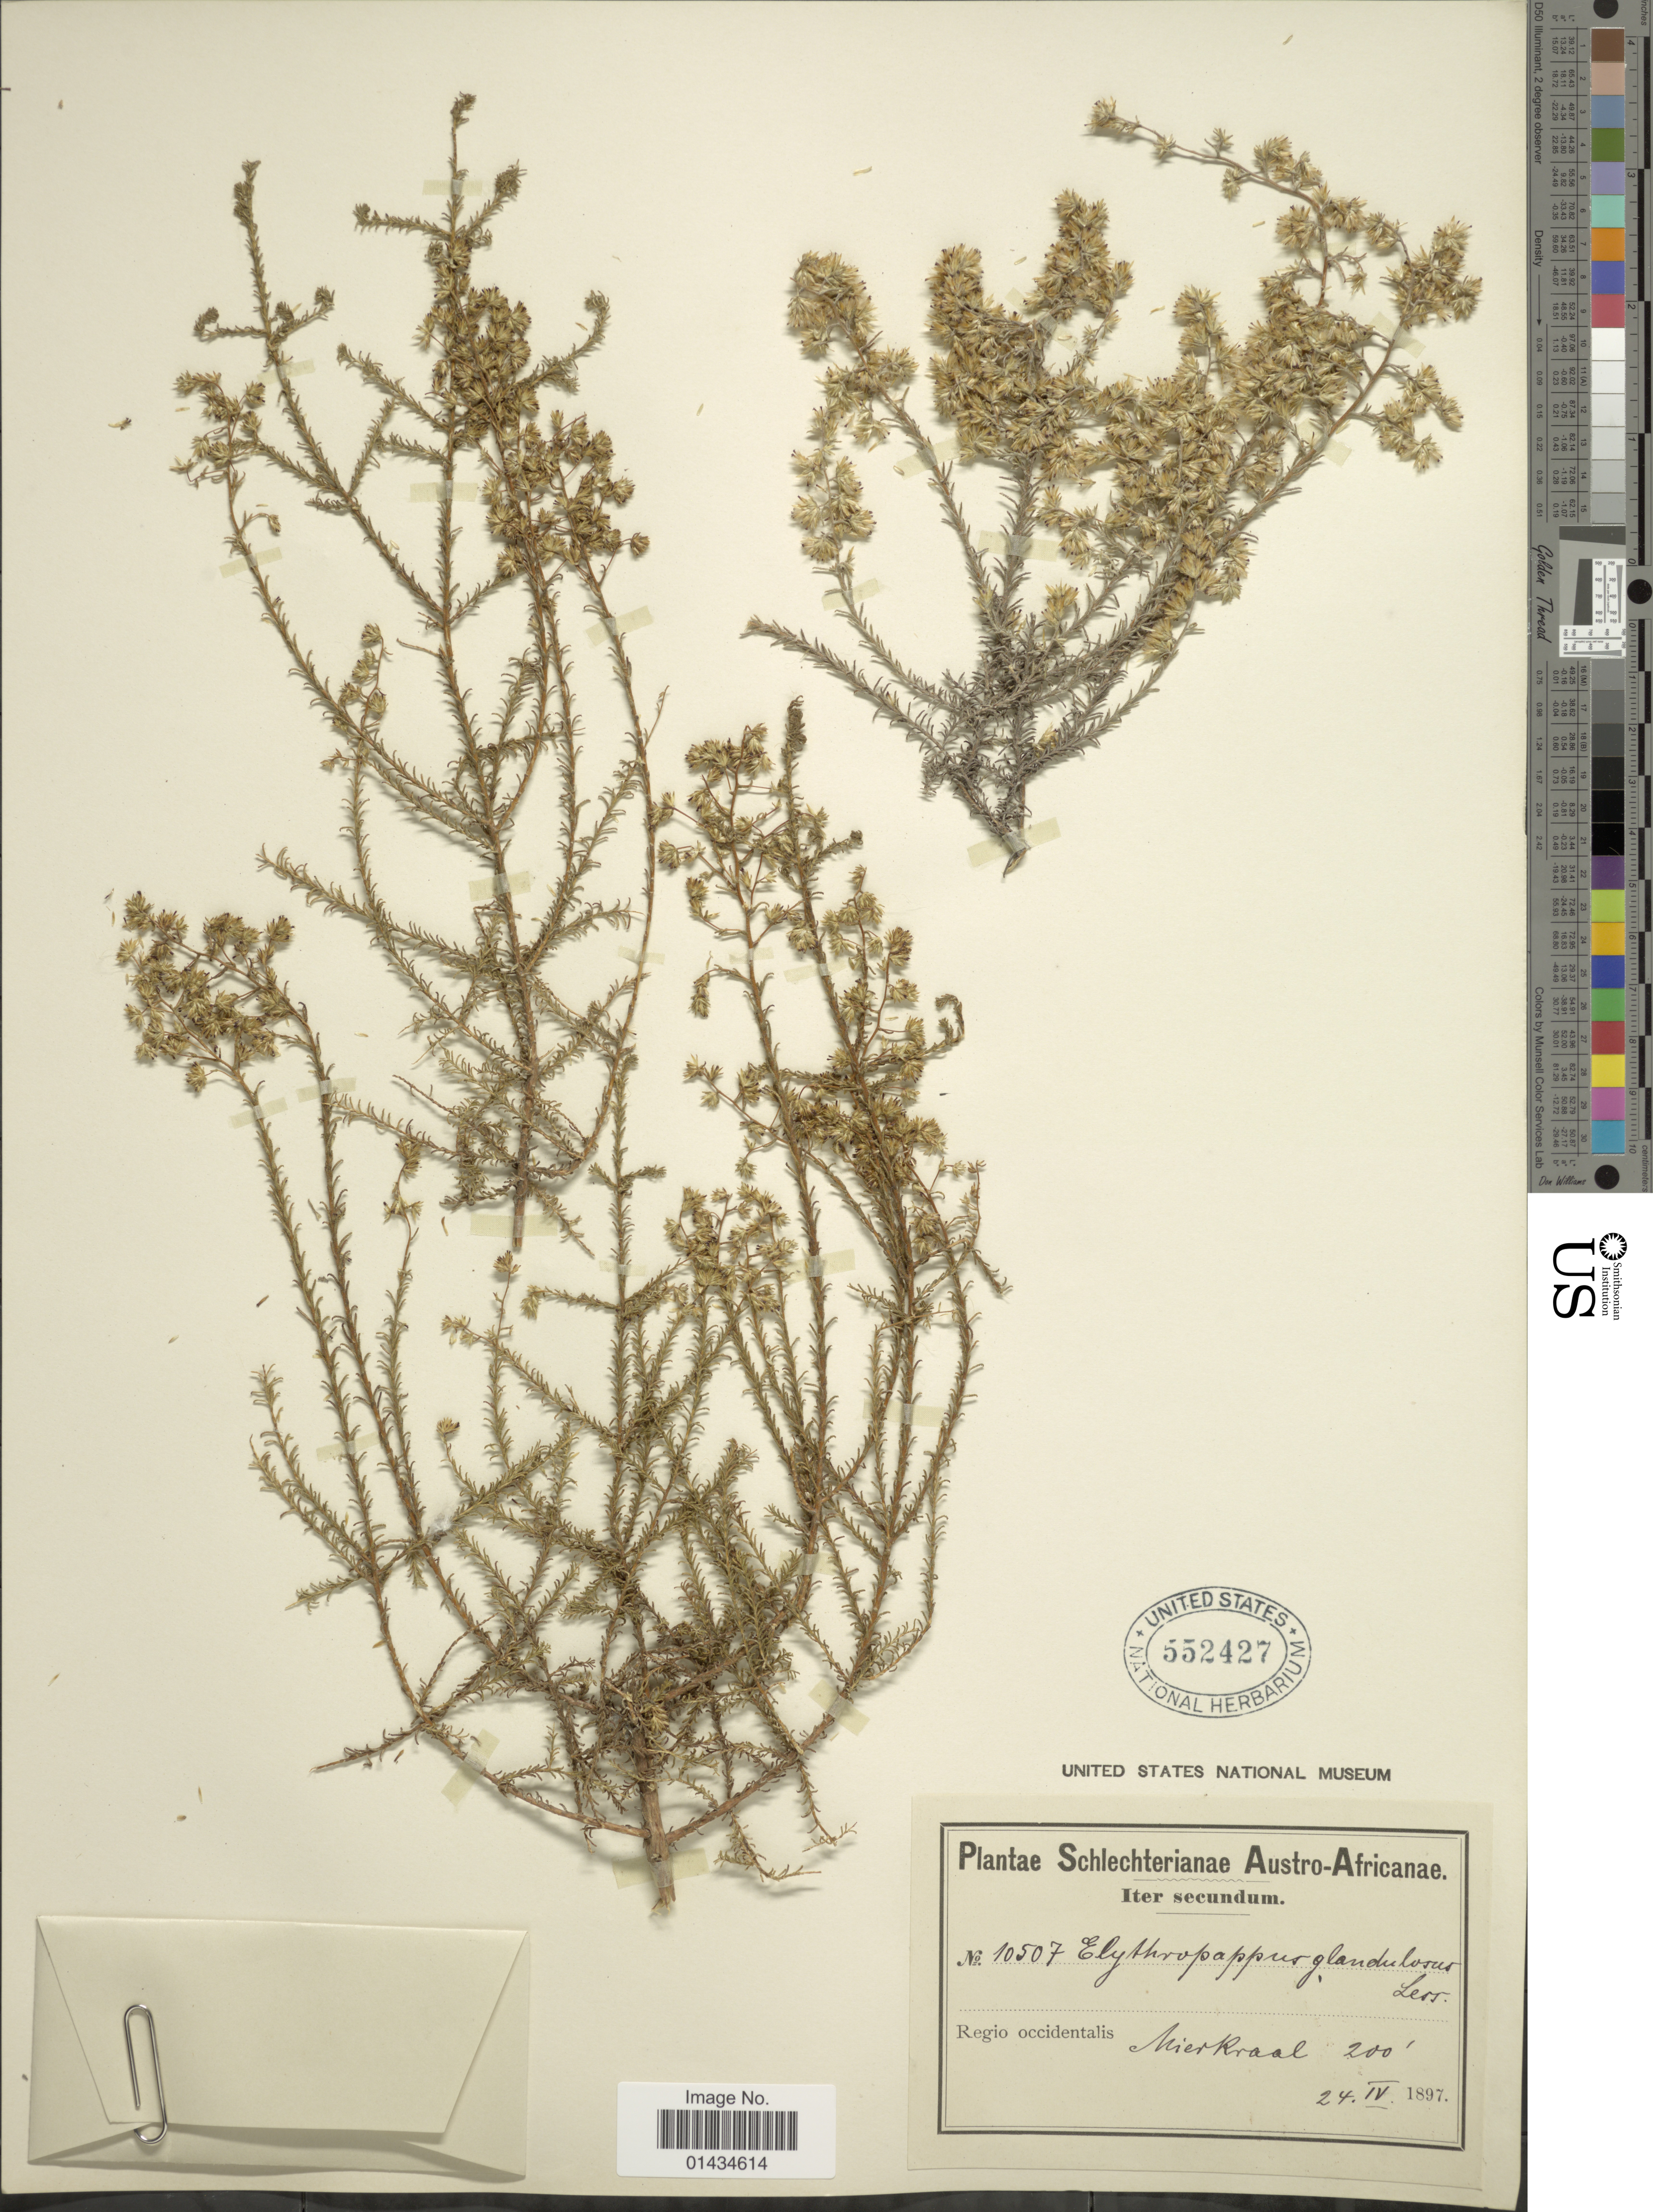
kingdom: Plantae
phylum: Tracheophyta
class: Magnoliopsida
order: Asterales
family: Asteraceae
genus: Elytropappus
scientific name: Elytropappus glandulosus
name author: Less.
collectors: Schlechter, --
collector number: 10507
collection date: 1897-04-24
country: South Africa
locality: Austro-Africanane, regio occidentalis Mierkraal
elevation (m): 61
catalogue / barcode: US 552427